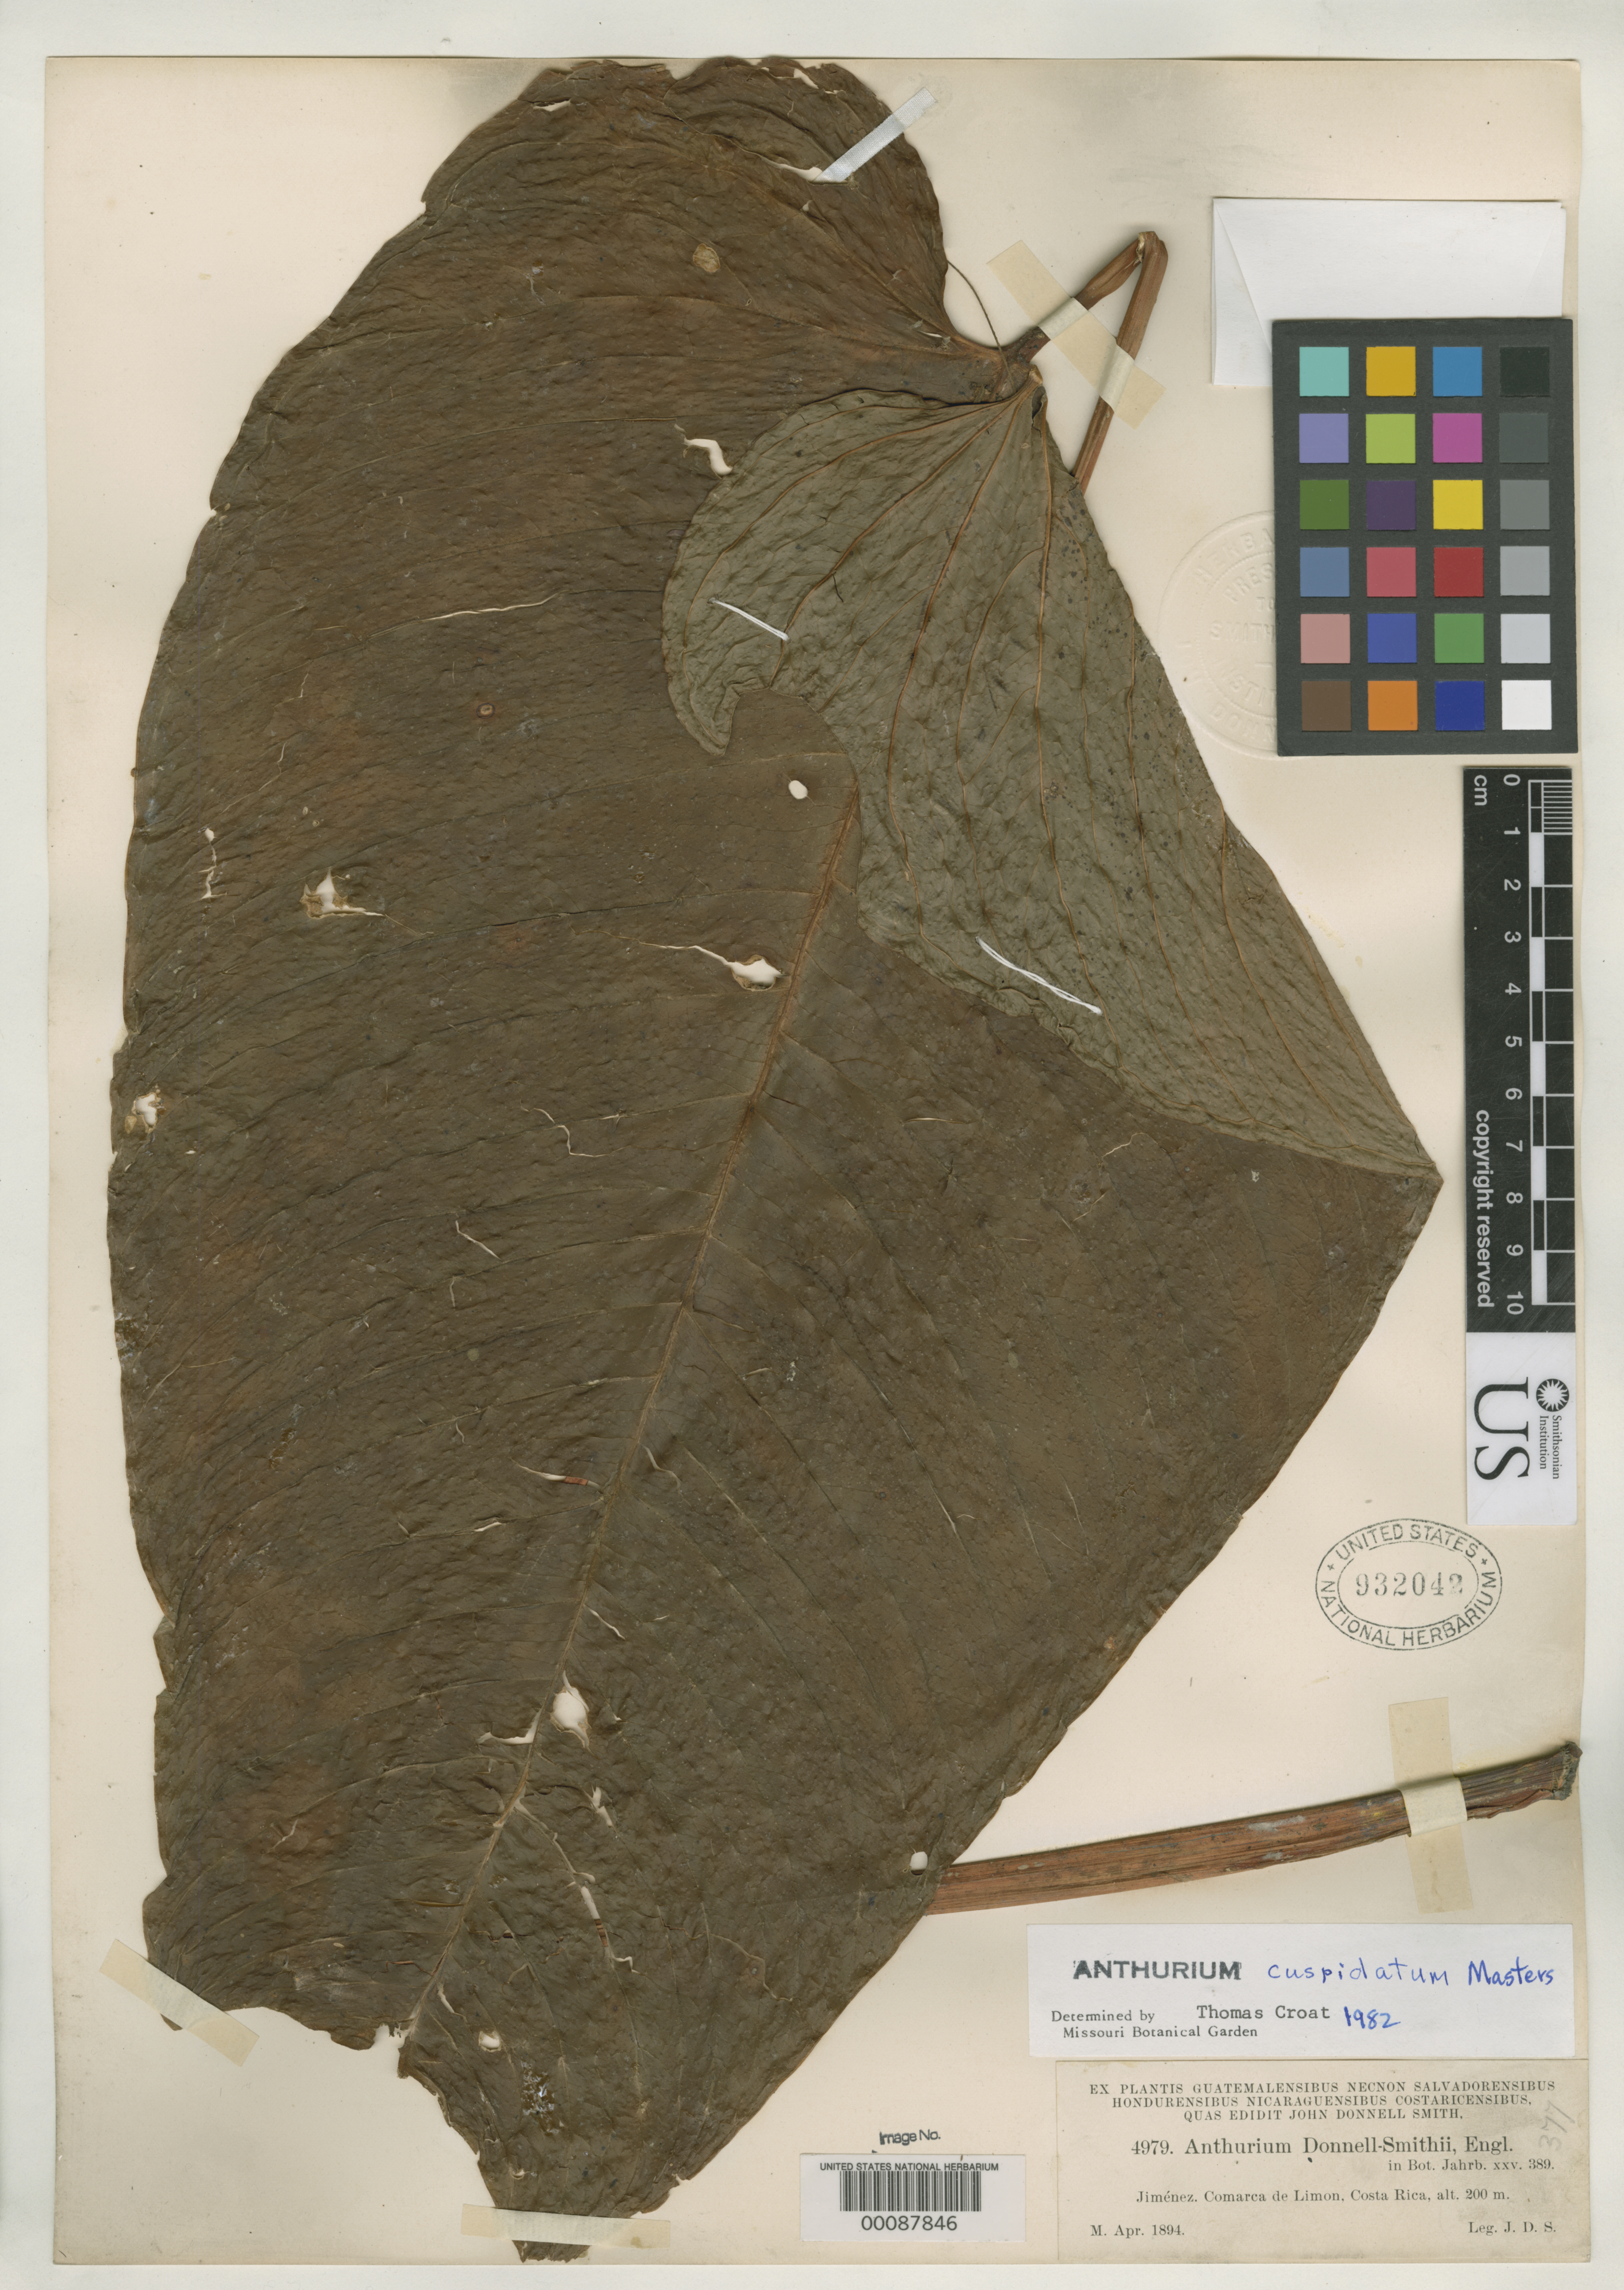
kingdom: Plantae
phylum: Tracheophyta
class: Liliopsida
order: Alismatales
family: Araceae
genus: Anthurium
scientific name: Anthurium donnell-smithii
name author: Engl.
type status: Isotype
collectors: J. Donnell Smith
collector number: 4979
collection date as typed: Apr 1894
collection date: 1894-04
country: Costa Rica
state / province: Limón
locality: Llanos de Santa Clara, Rio Zimenez.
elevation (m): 280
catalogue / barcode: US 932042